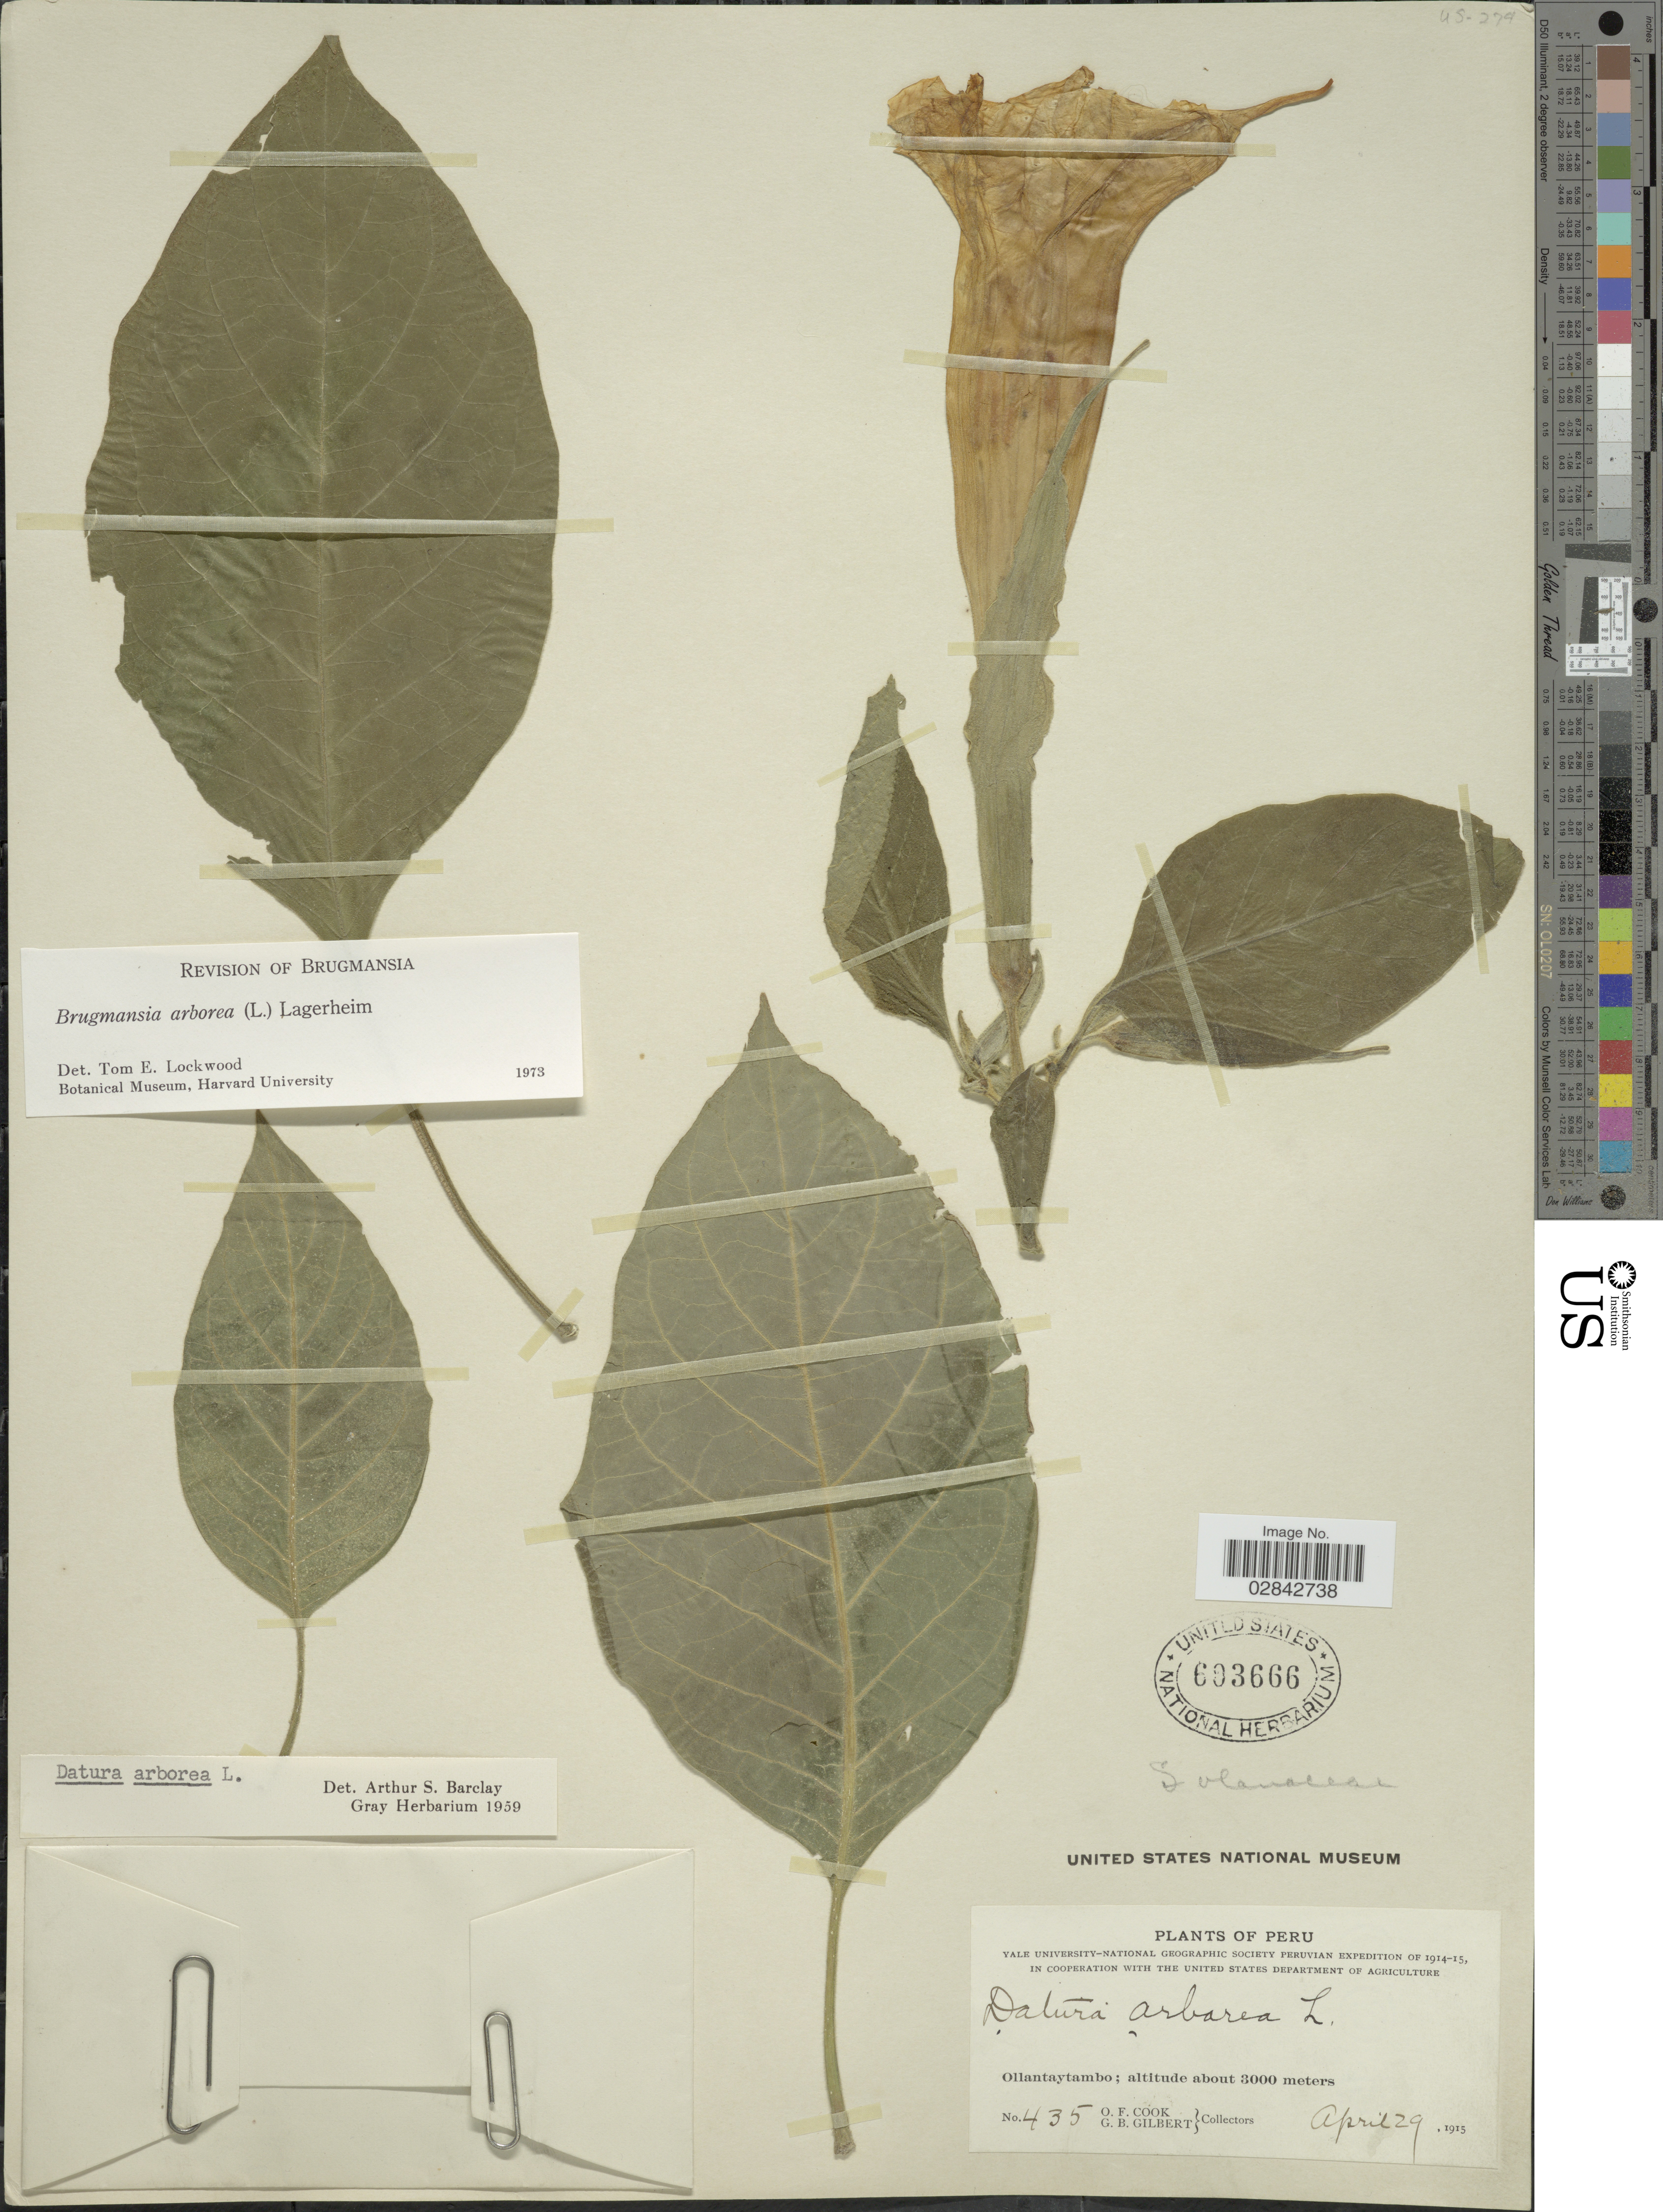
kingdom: Plantae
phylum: Tracheophyta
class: Magnoliopsida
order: Solanales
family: Solanaceae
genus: Brugmansia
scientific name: Brugmansia arborea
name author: (L.) Lagerh.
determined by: Lockwood, T. E.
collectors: O. F. Cook & G. B. Gilbert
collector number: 435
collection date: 1915-04-29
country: Peru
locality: Ollantaytambo.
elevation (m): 3000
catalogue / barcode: US 603666